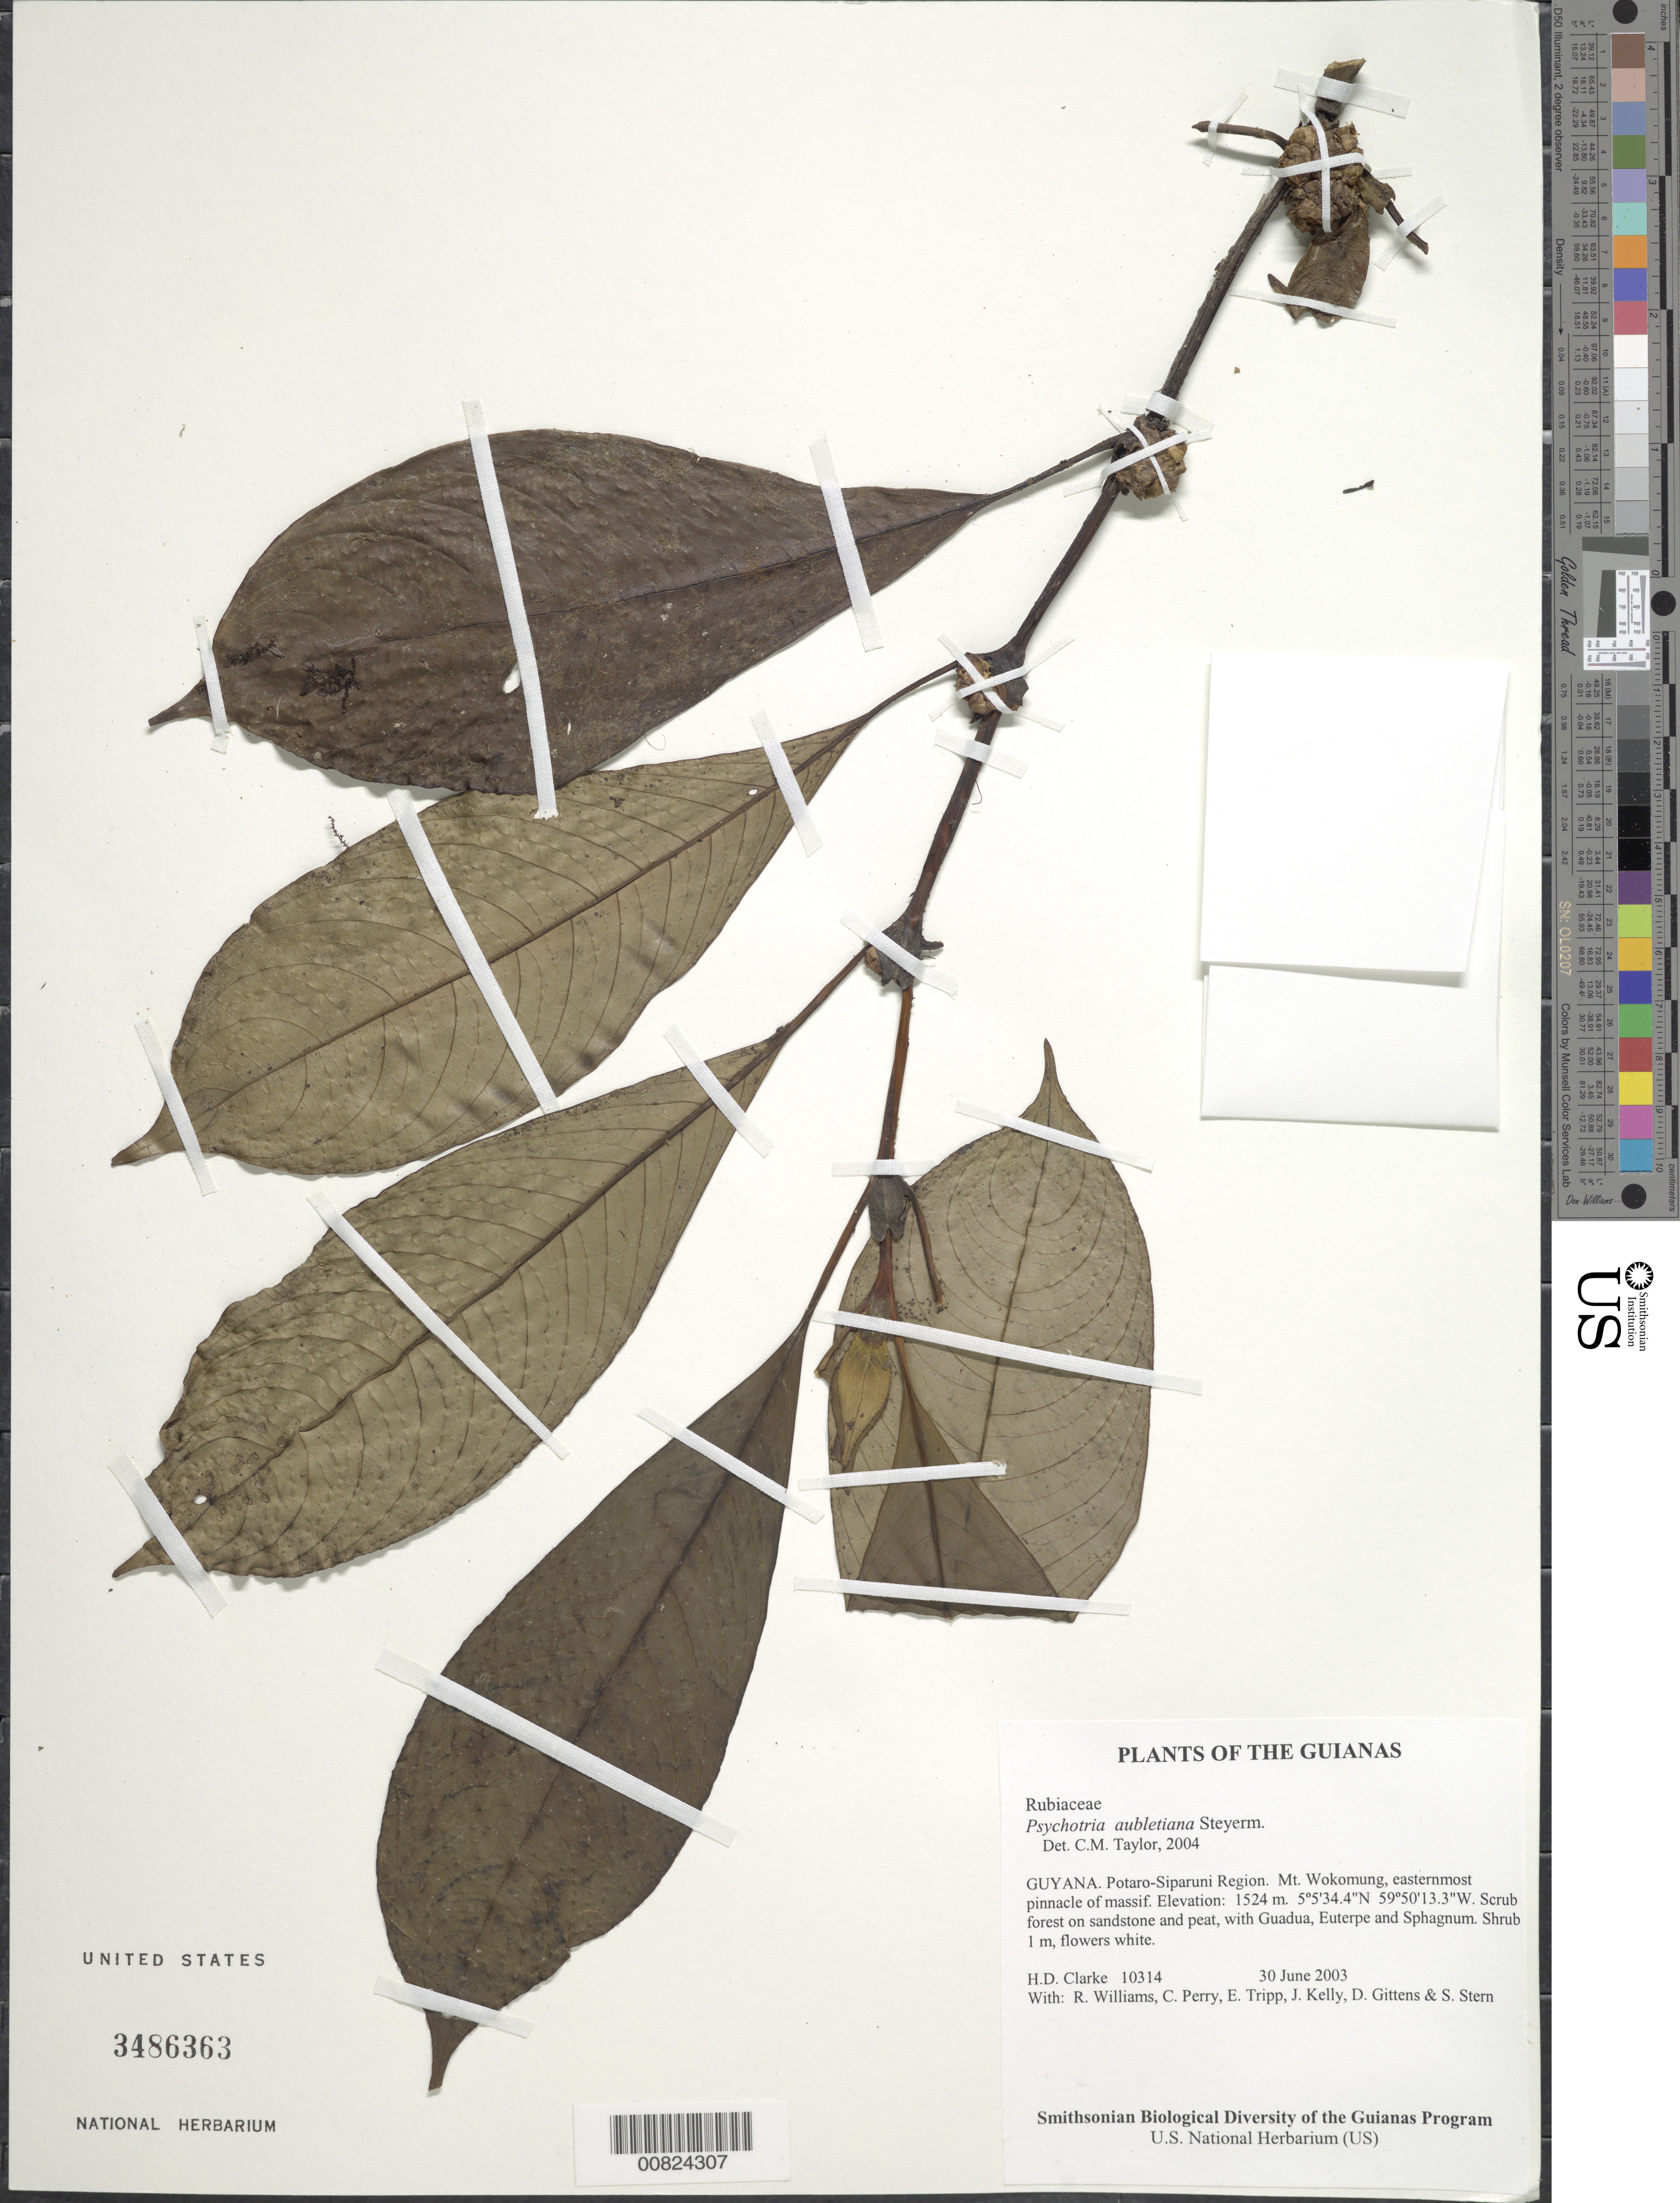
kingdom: Plantae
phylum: Tracheophyta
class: Magnoliopsida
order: Gentianales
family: Rubiaceae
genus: Palicourea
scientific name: Palicourea axillaris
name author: (Sw.) Borhidi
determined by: Kirkbride, J. H., Jr.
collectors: H. D. Clarke, R. Williams, C. Perry, E. Tripp, J. Kelly, D. Gittens & S. R. Stern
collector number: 10314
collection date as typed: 30 June 2003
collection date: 2003-06-30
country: Guyana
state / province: Potaro-Siparuni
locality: Mt. Wokomung, easternmost pinnacle of massif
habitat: Scrub forest on sandstone and peat, with Guadua, Euterpe and Sphagnum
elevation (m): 1524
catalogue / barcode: US 3486363